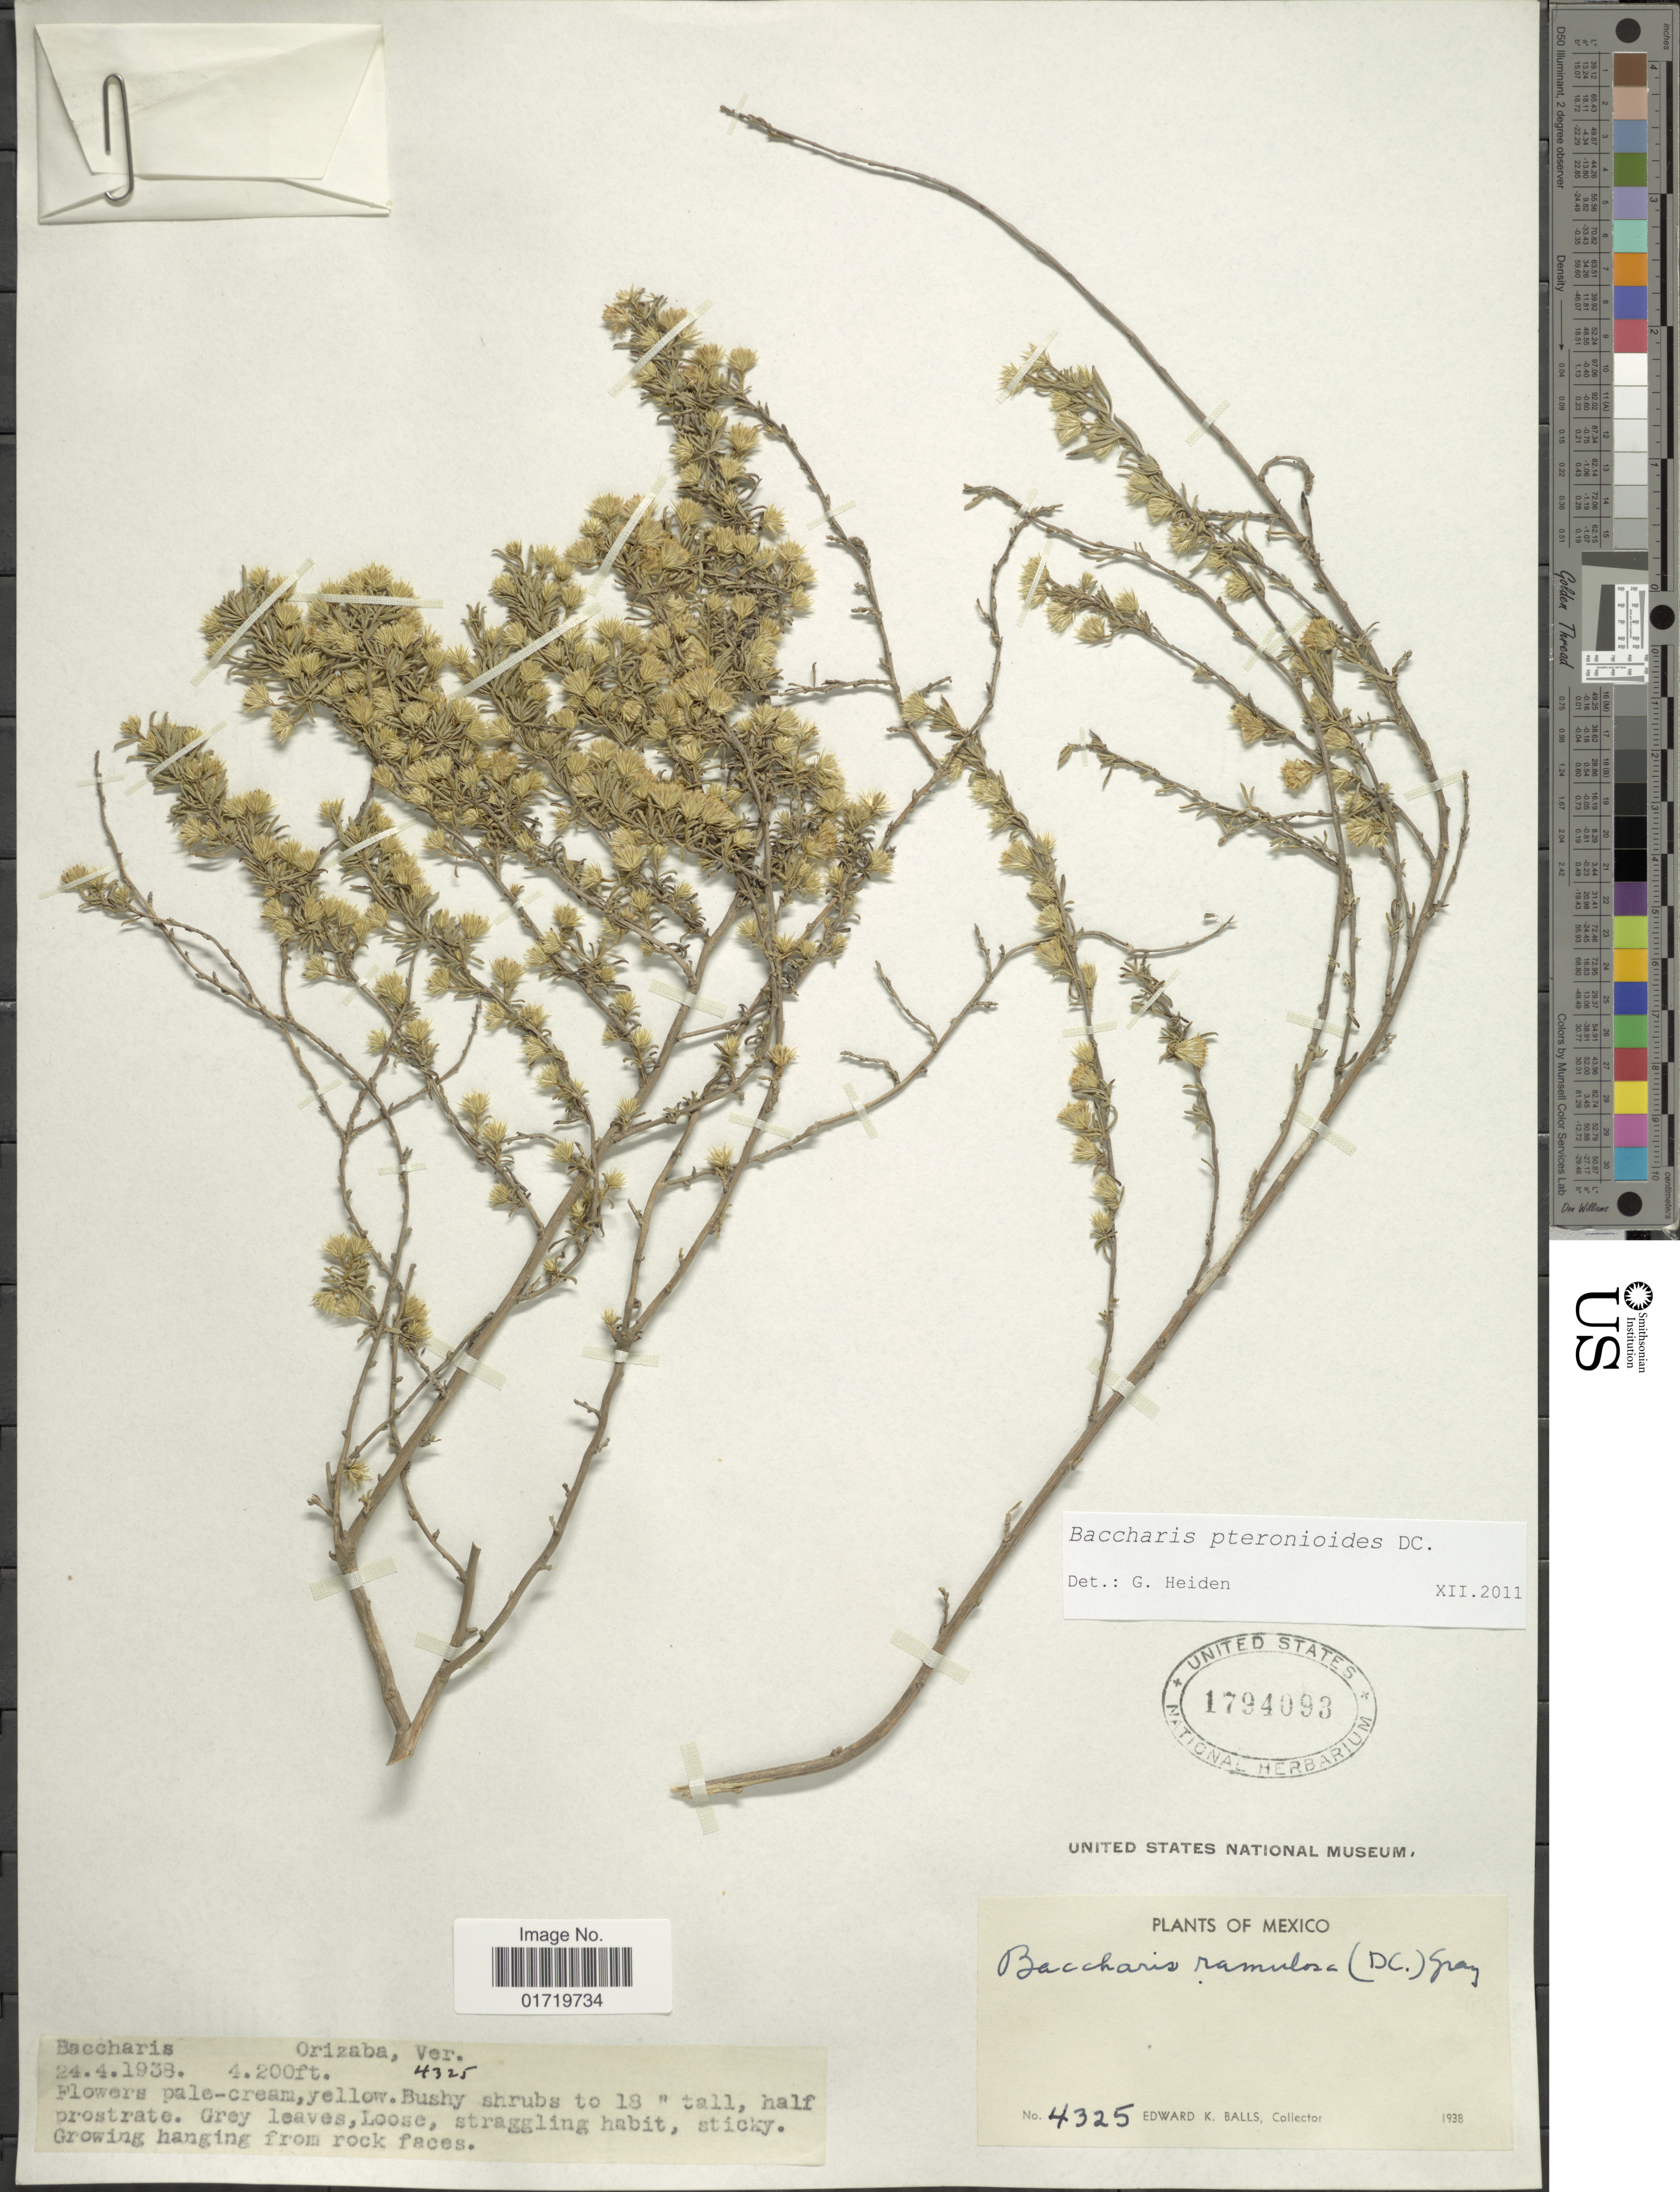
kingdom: Plantae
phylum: Tracheophyta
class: Magnoliopsida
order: Asterales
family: Asteraceae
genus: Baccharis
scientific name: Baccharis pteronioides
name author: DC.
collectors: E. K. Balls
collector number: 4325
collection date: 1938-04-24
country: Mexico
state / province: Veracruz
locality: Orizabam Ver.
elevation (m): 1280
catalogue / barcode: US 1794093